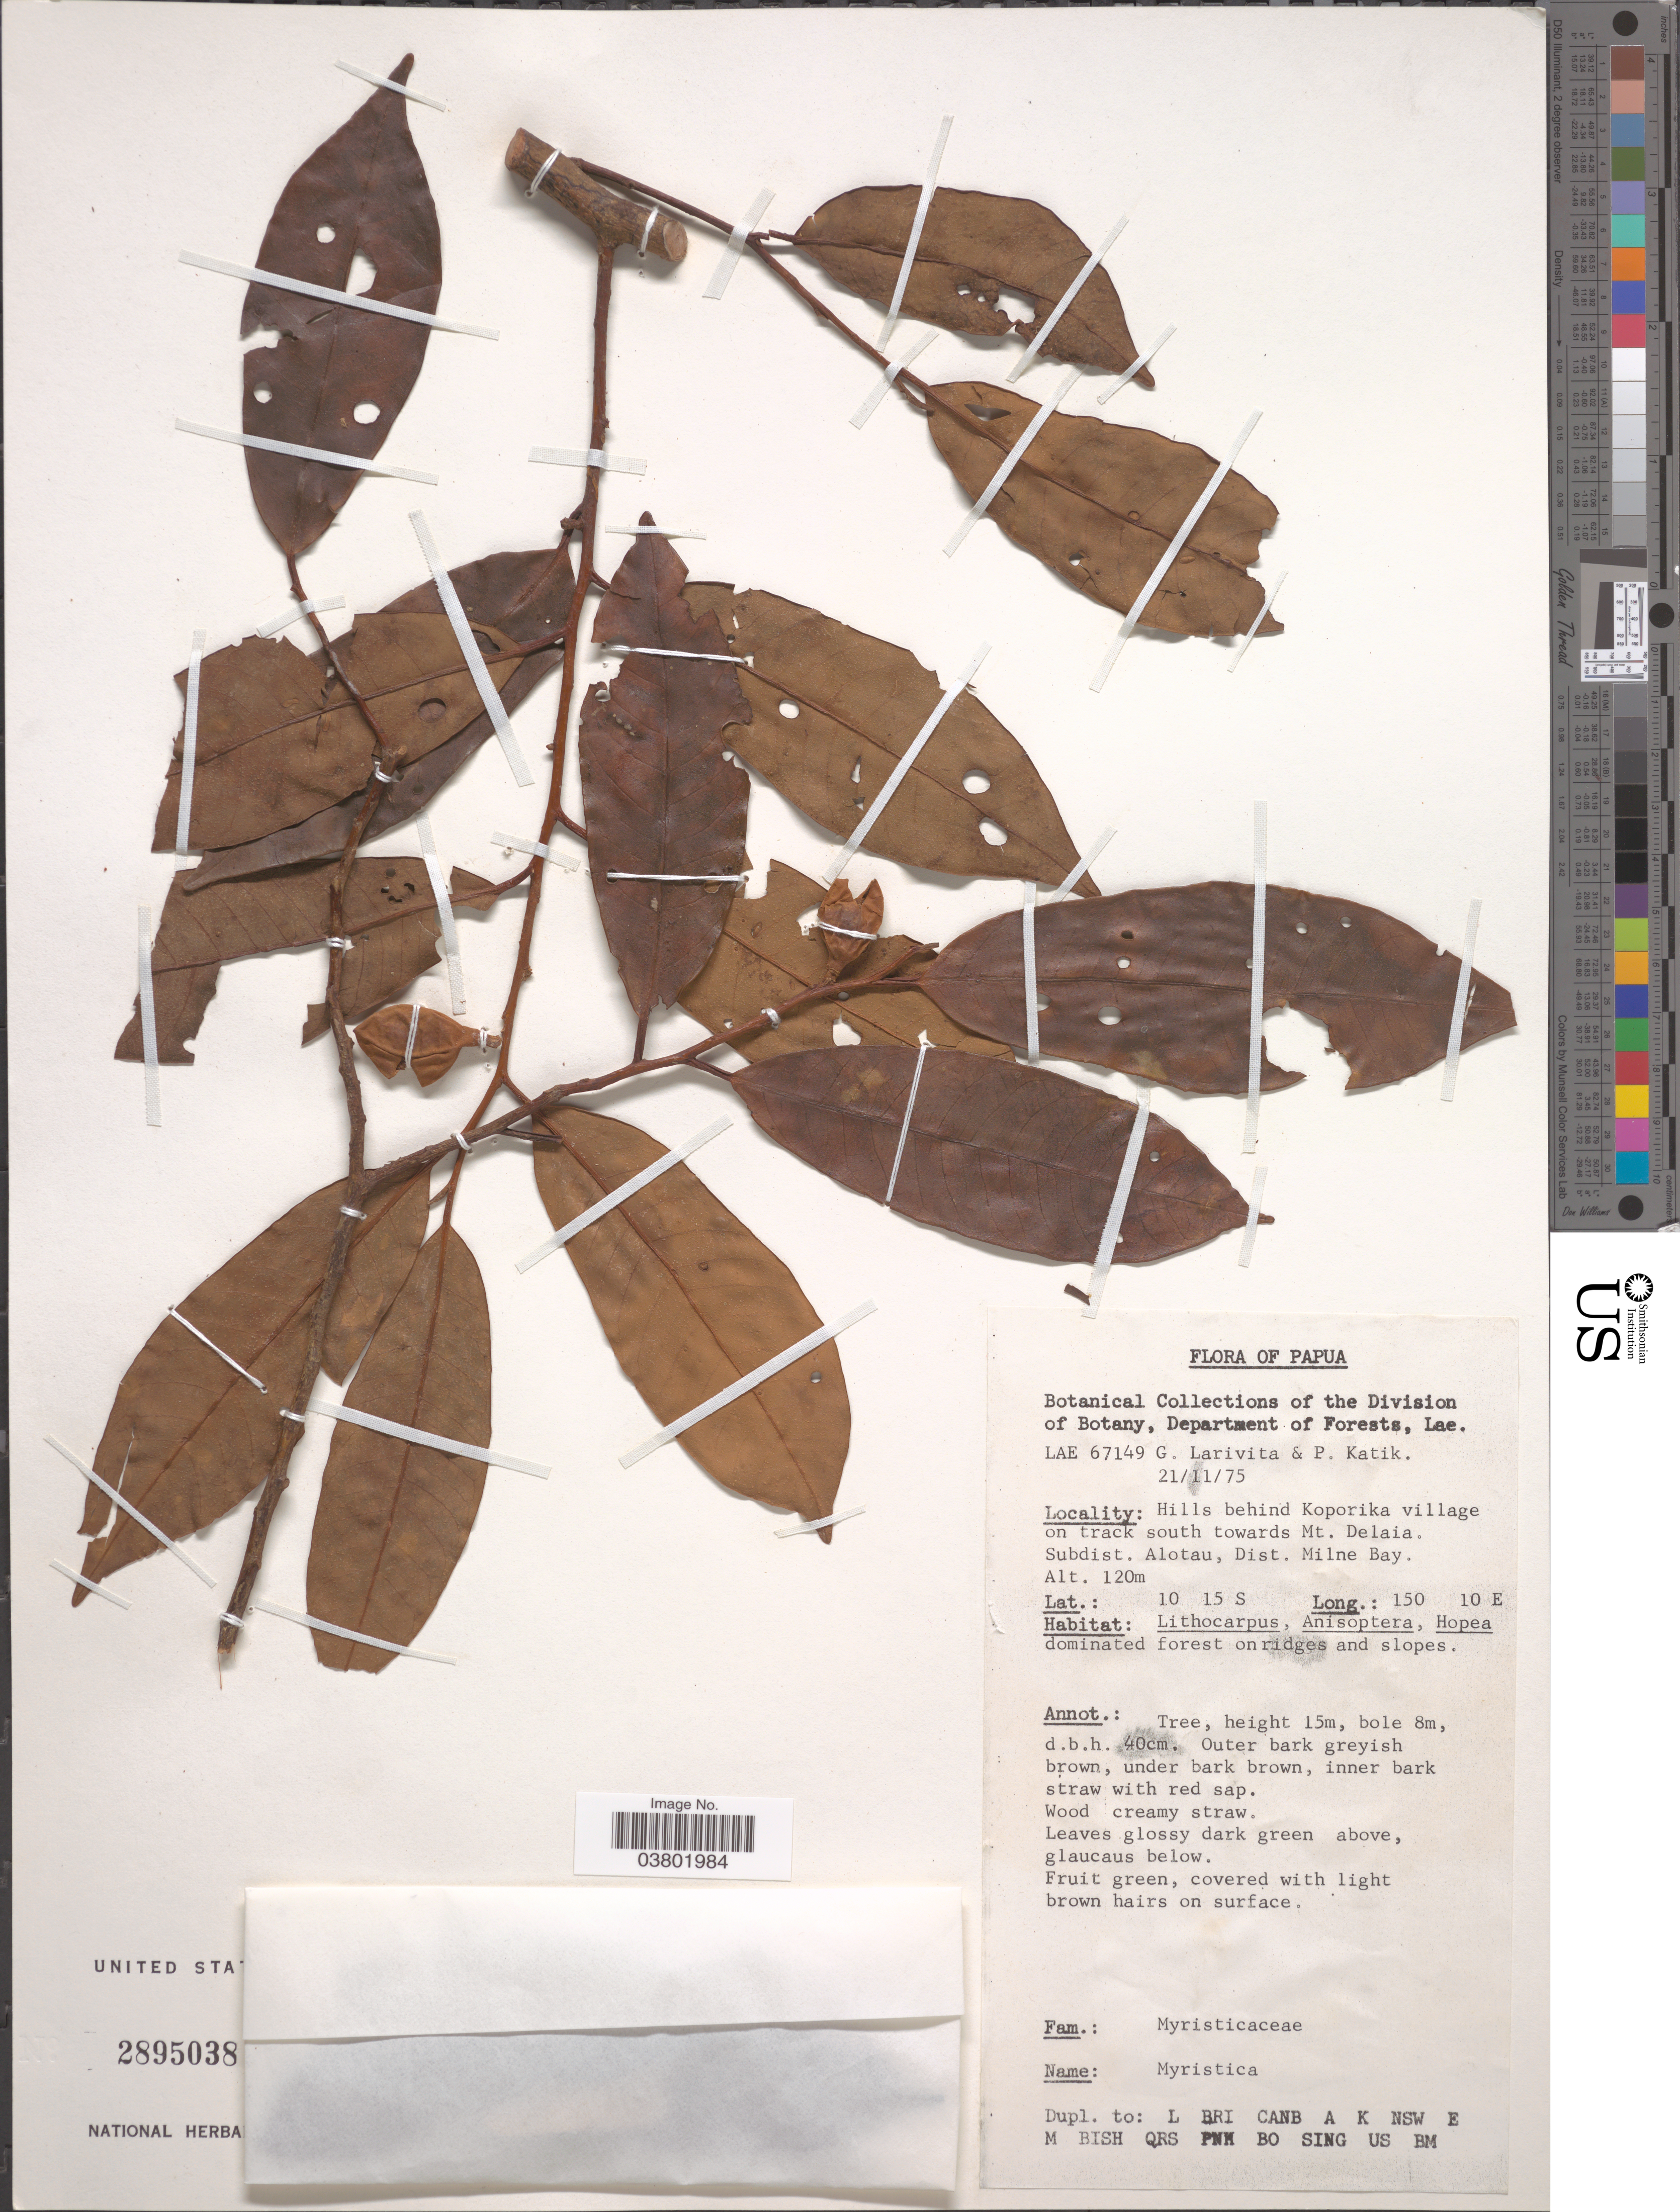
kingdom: Plantae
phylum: Tracheophyta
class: Magnoliopsida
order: Magnoliales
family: Myristicaceae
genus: Myristica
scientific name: Myristica sp.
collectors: G. Larivita & P. Katik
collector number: LAE 67149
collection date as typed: Transcribed d/m/y: 21/11/75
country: Papua New Guinea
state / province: Milne Bay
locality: Hills behind Koporika village on track south towards Mt. Delaia. Subdist. Alotau, Dist. Milne Bay.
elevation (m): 120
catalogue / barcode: US 2895038